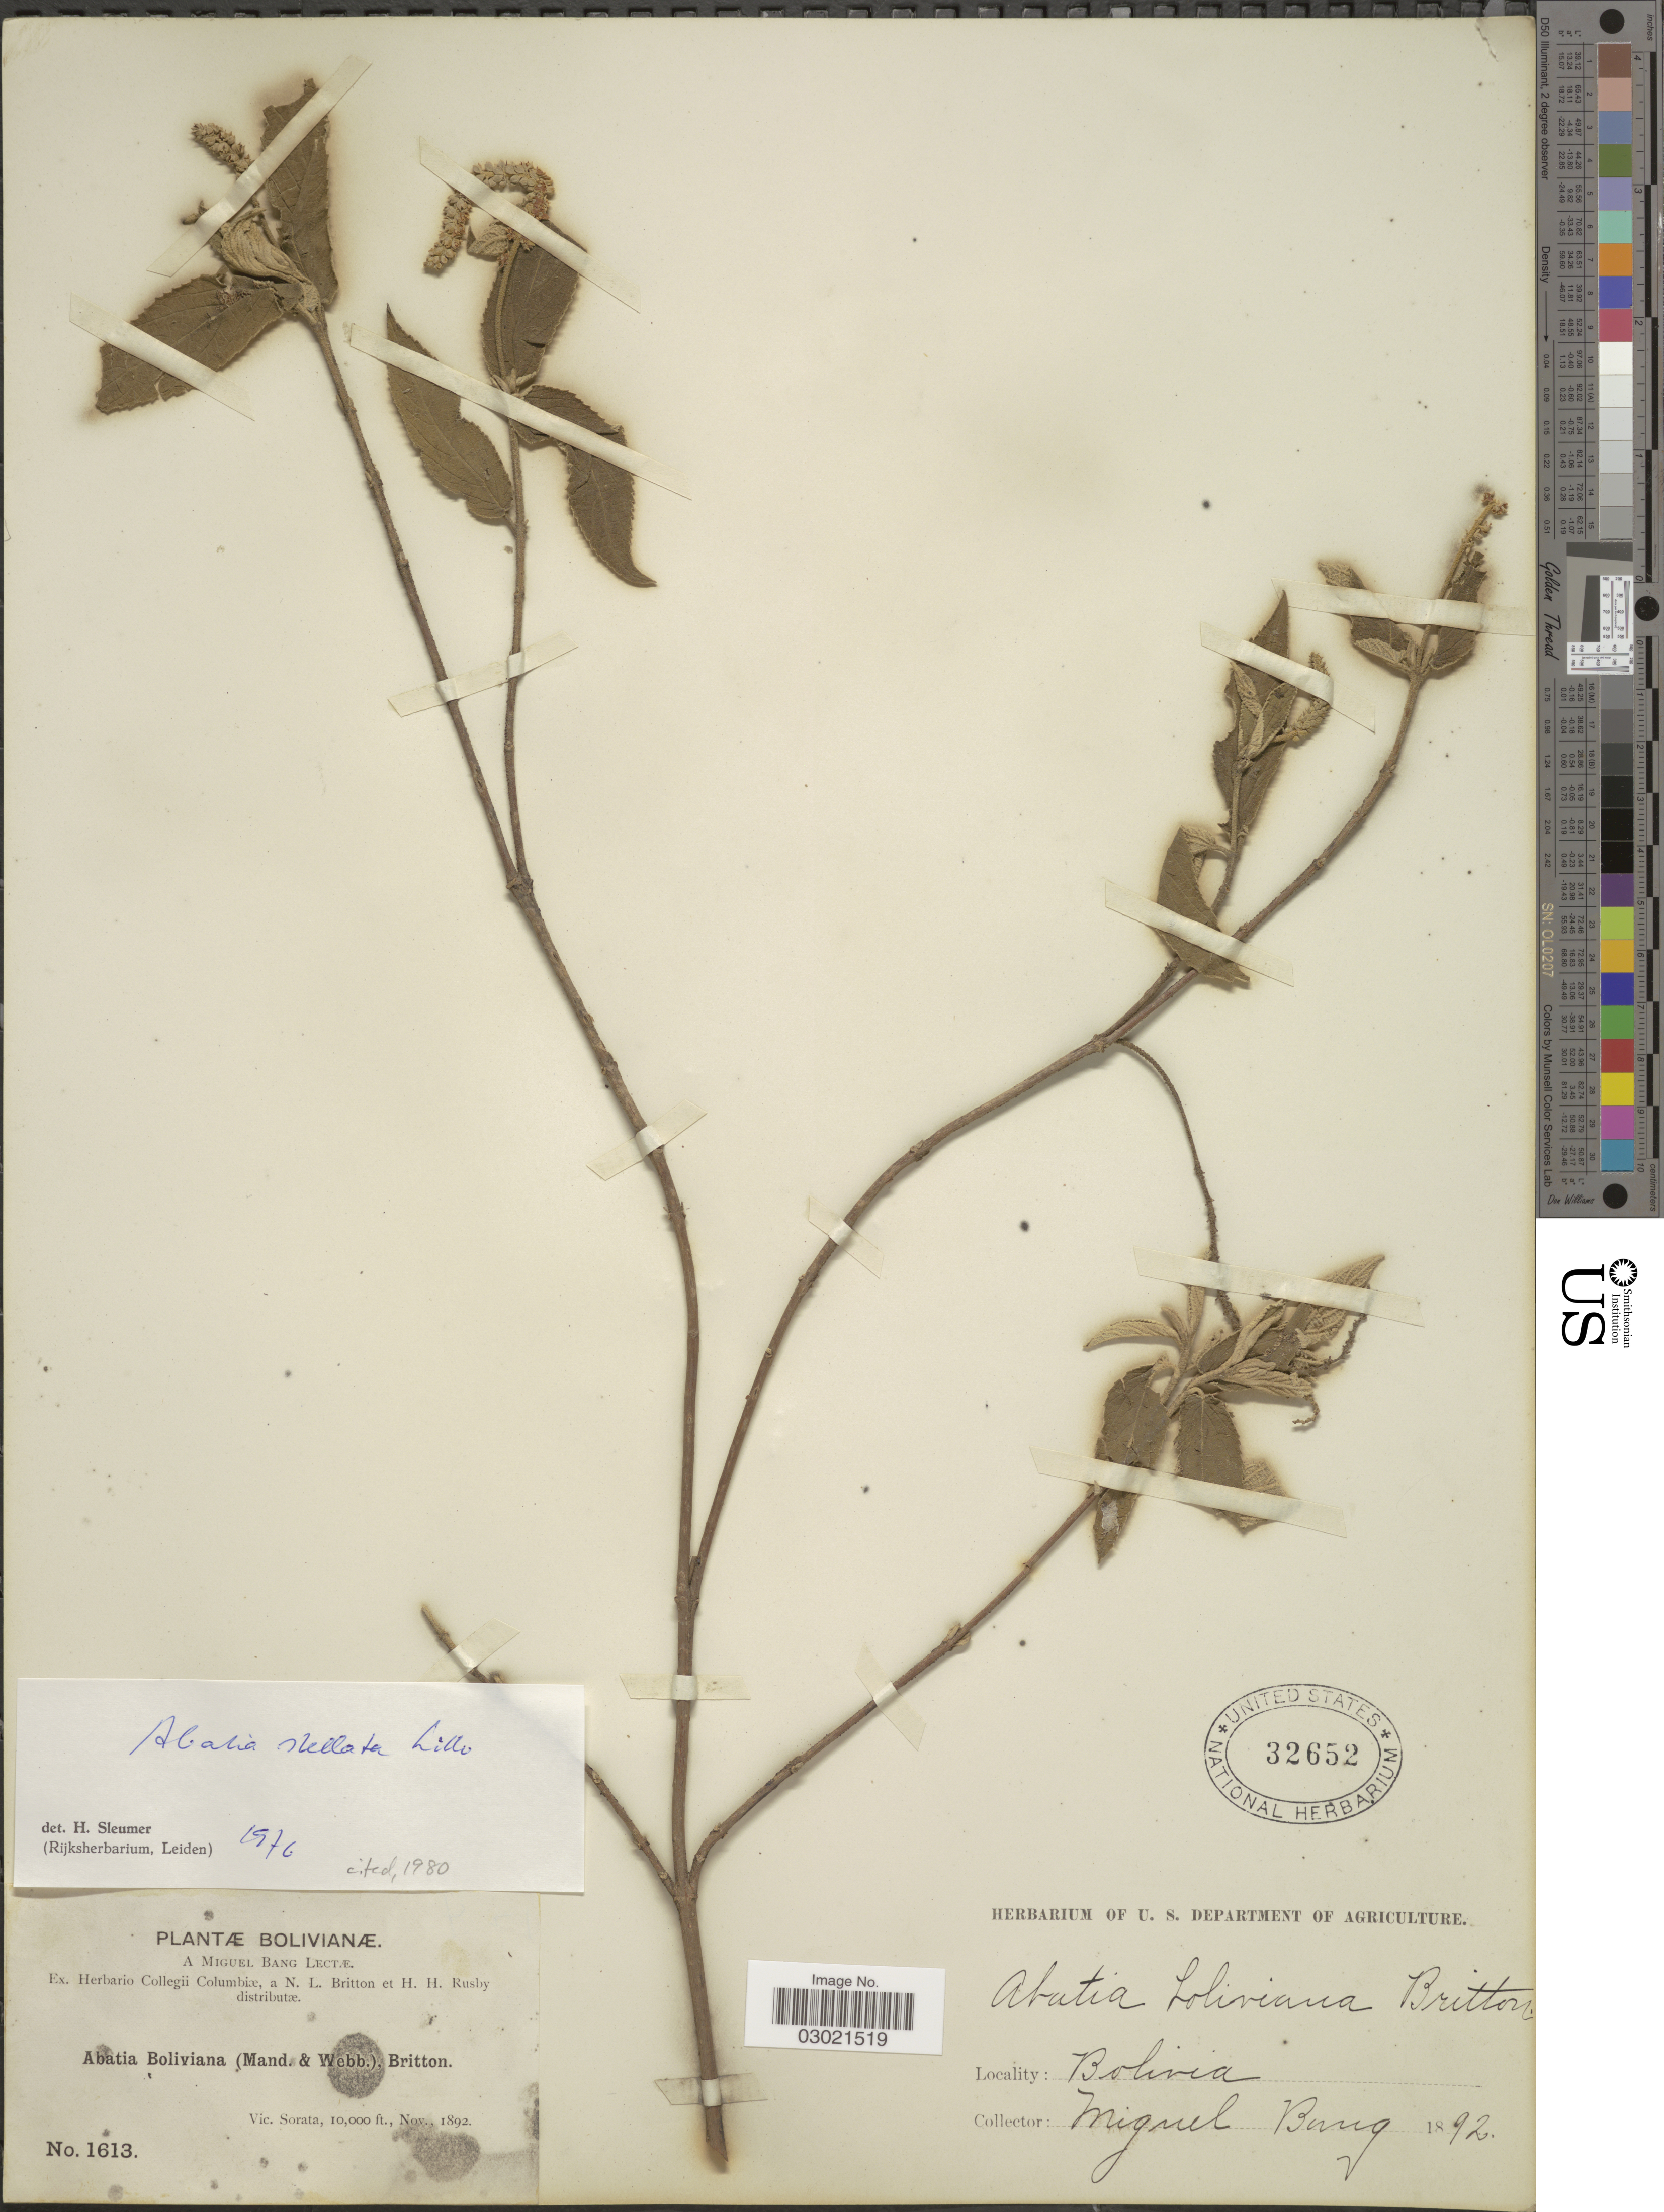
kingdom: Plantae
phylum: Tracheophyta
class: Magnoliopsida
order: Malpighiales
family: Salicaceae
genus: Abatia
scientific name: Abatia stellata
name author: Lillo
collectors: M. Bang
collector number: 1613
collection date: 1892-11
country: Bolivia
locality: Vic. Sorata.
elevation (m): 3048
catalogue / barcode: US 32652